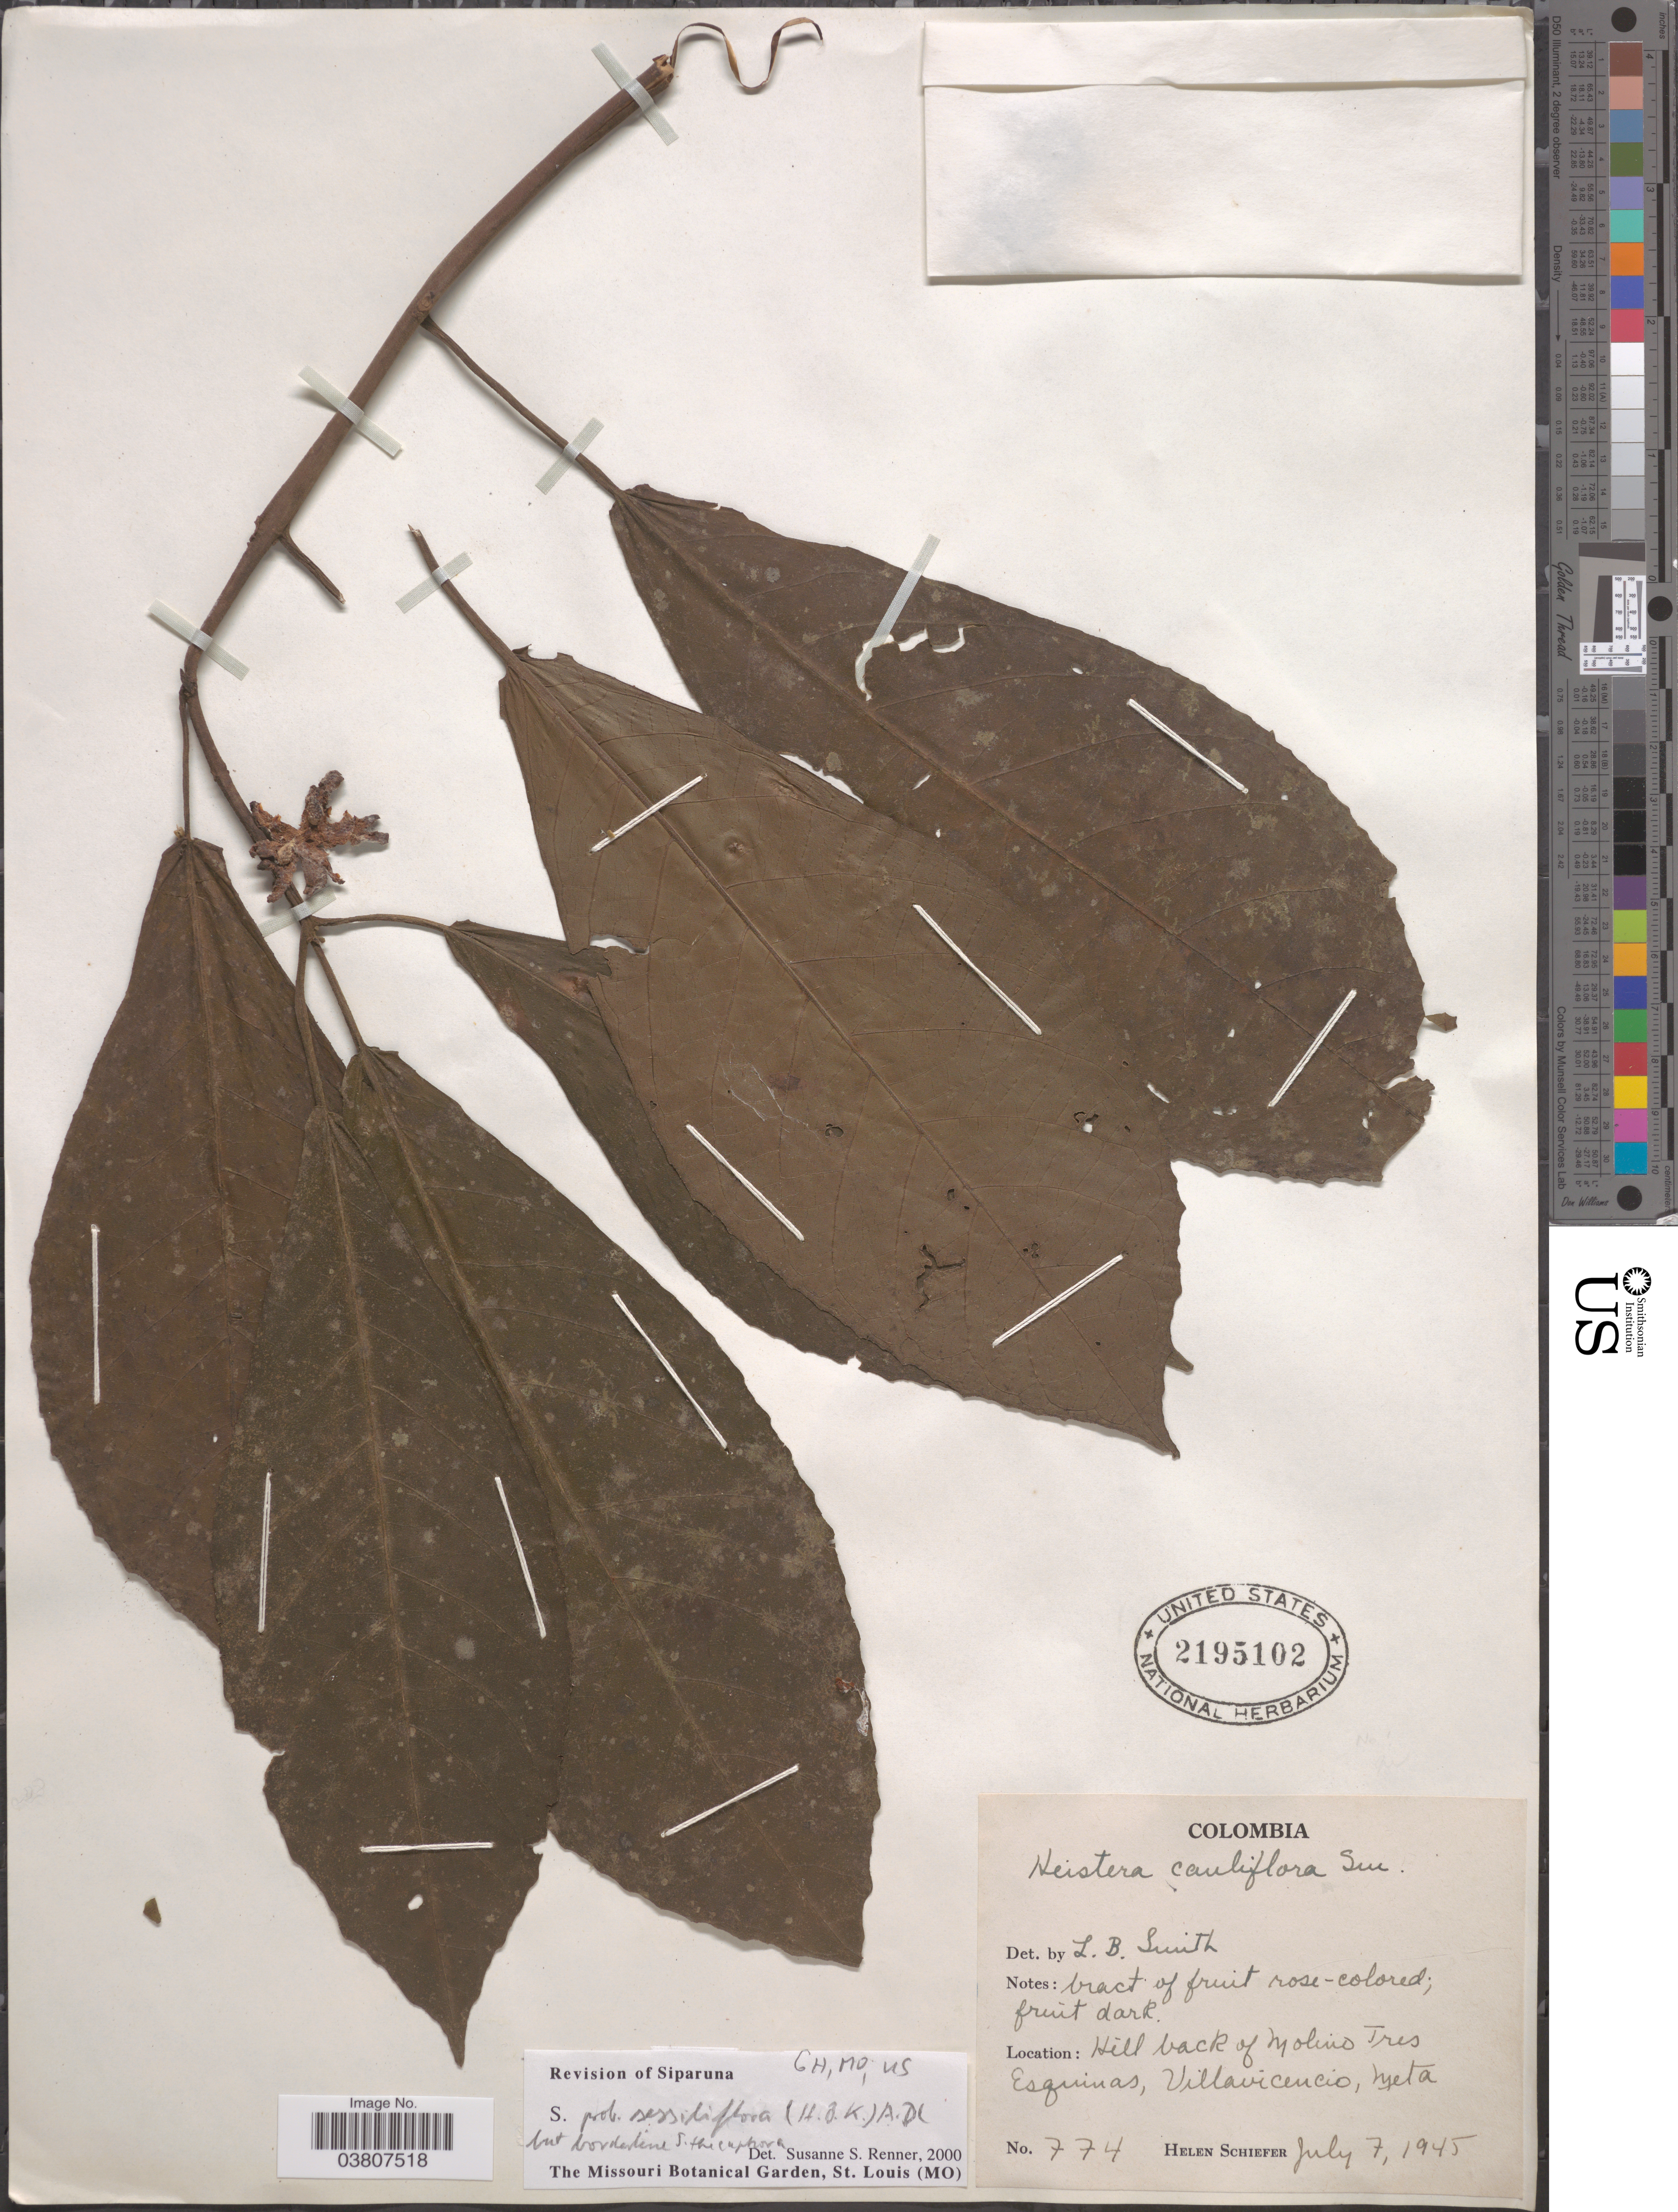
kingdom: Plantae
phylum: Tracheophyta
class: Magnoliopsida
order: Laurales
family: Siparunaceae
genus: Siparuna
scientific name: Siparuna sessiliflora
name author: (Kunth) A. DC.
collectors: H. Schiefer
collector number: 774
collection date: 1945-07-07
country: Colombia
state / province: Meta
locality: Hill back of Molino Tres Esquinas, Villavicencio.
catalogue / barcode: US 2195102